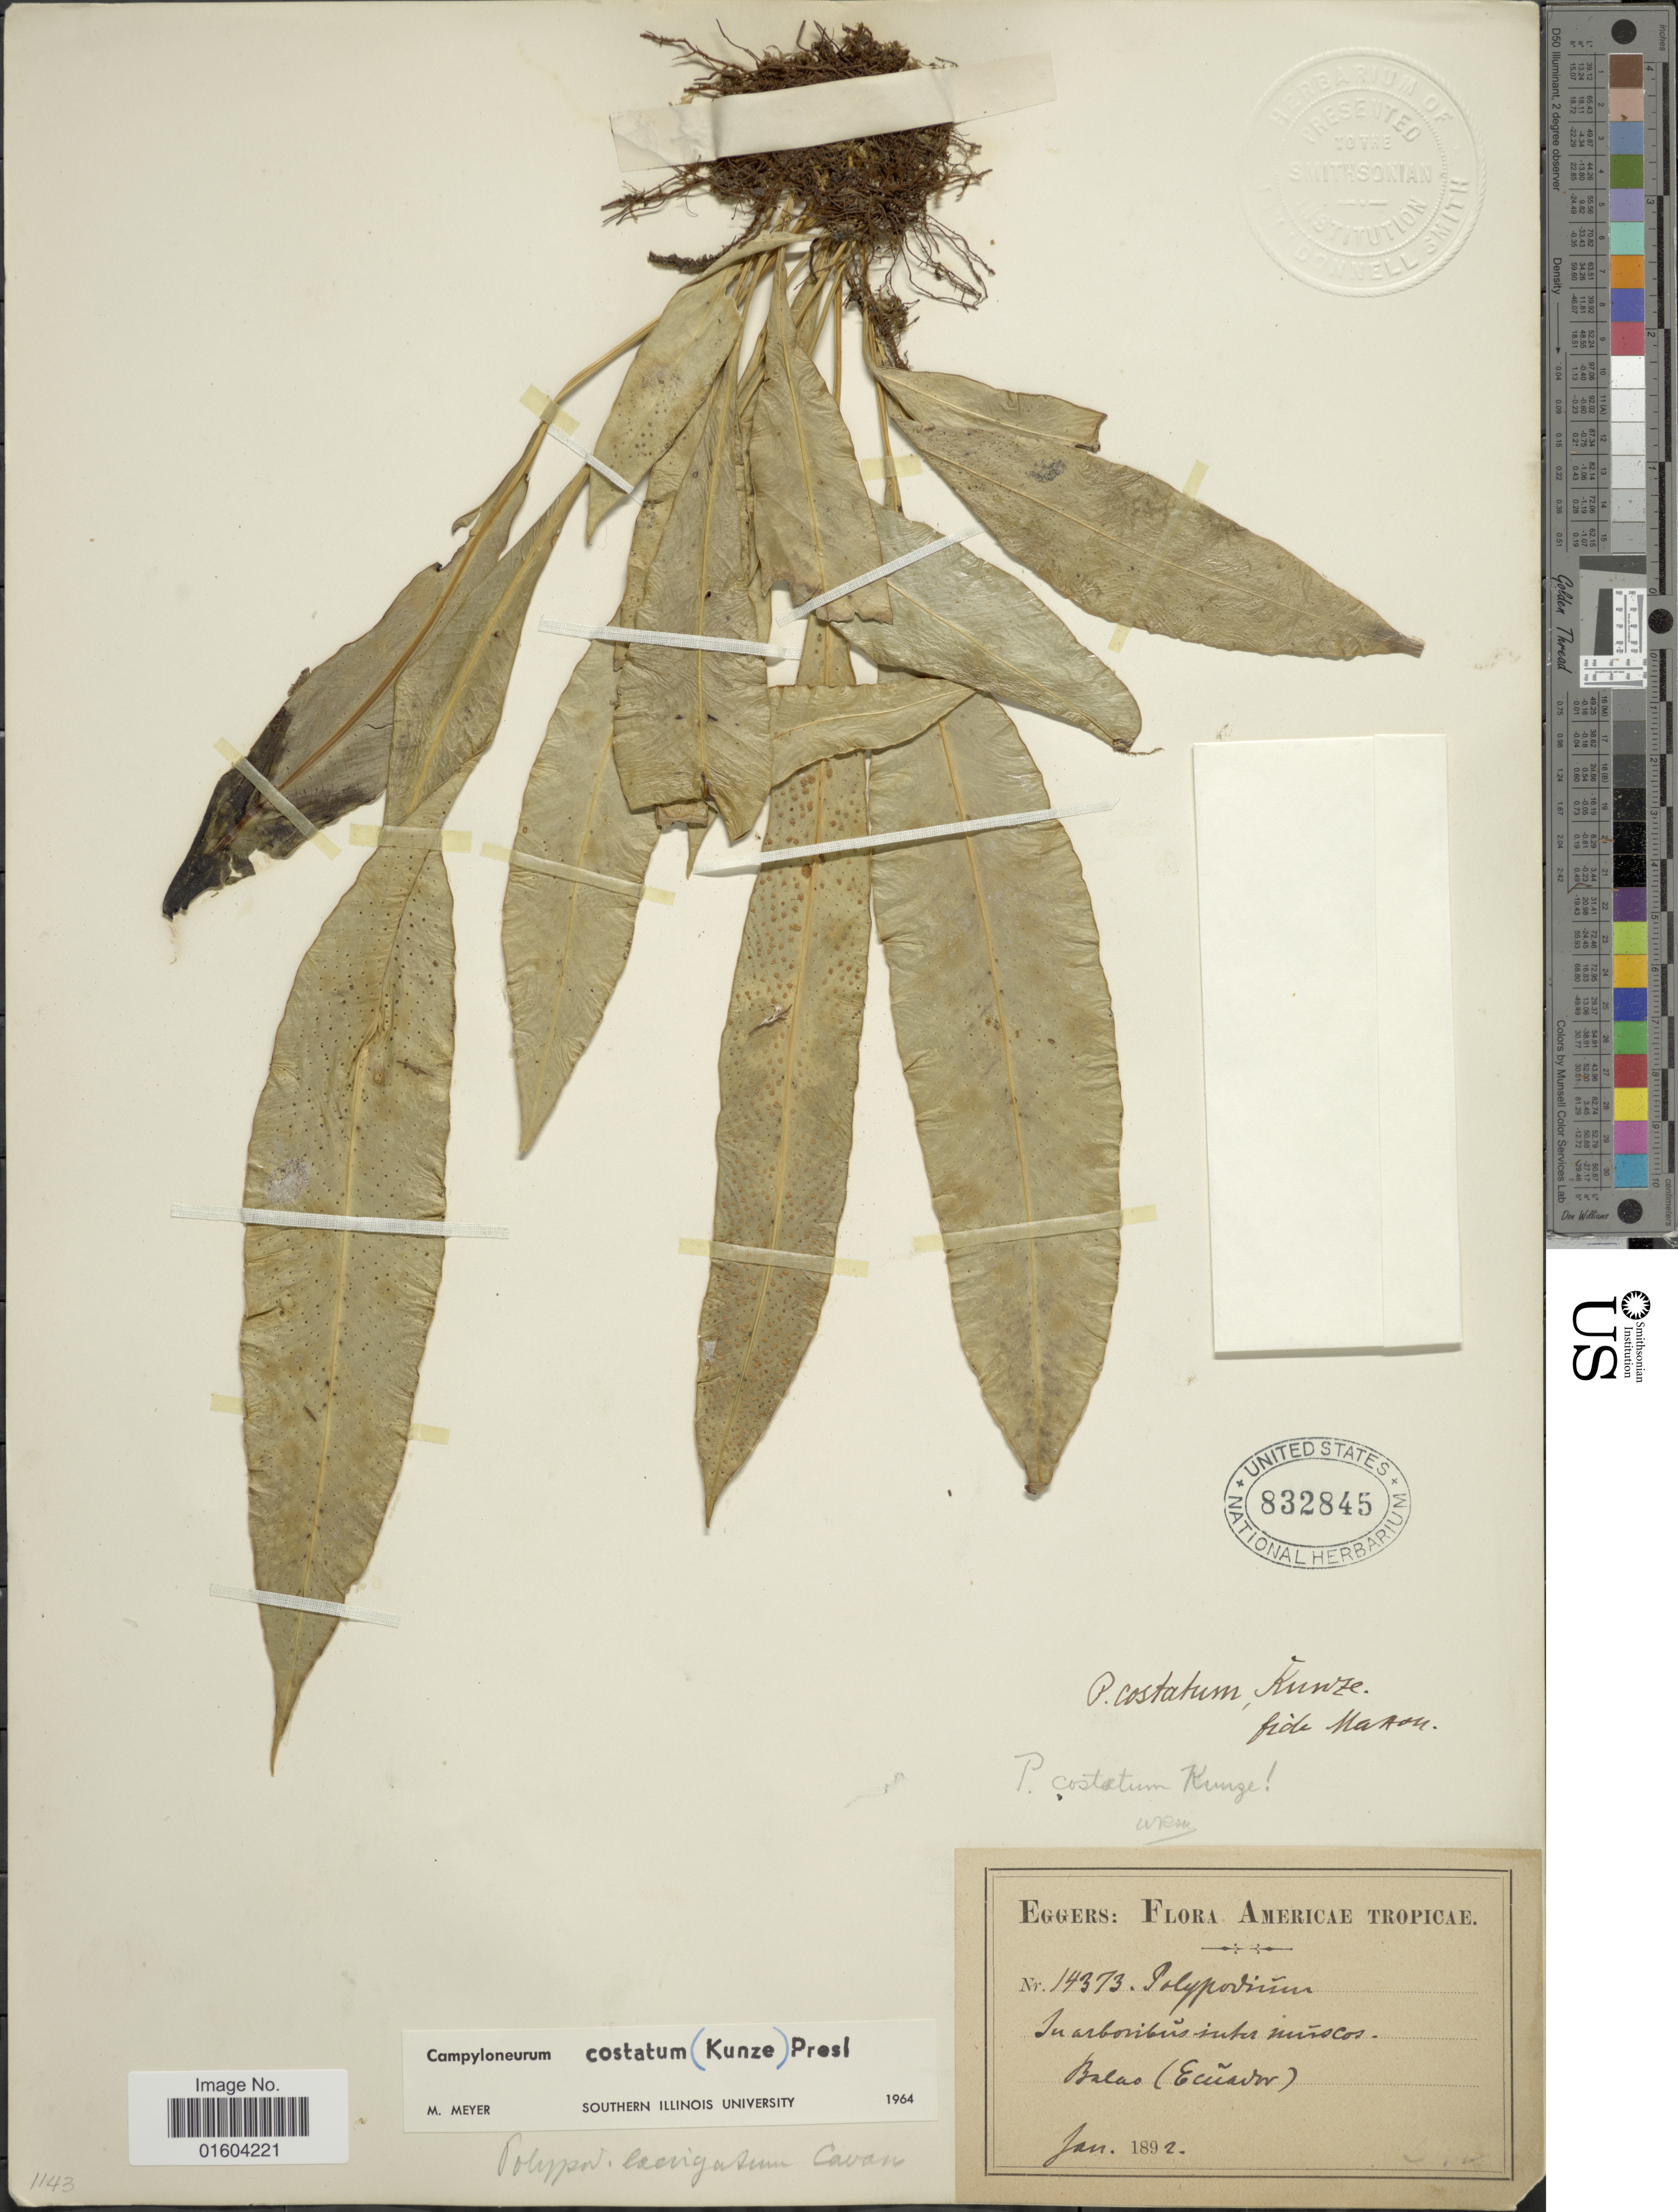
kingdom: Plantae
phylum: Tracheophyta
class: Polypodiopsida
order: Polypodiales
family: Polypodiaceae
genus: Campyloneurum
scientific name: Campyloneurum costatum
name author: (Kunze) C. Presl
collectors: -. Eggers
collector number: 14373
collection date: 1892-01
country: Ecuador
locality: Balao (Ecuador).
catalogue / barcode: US 832845